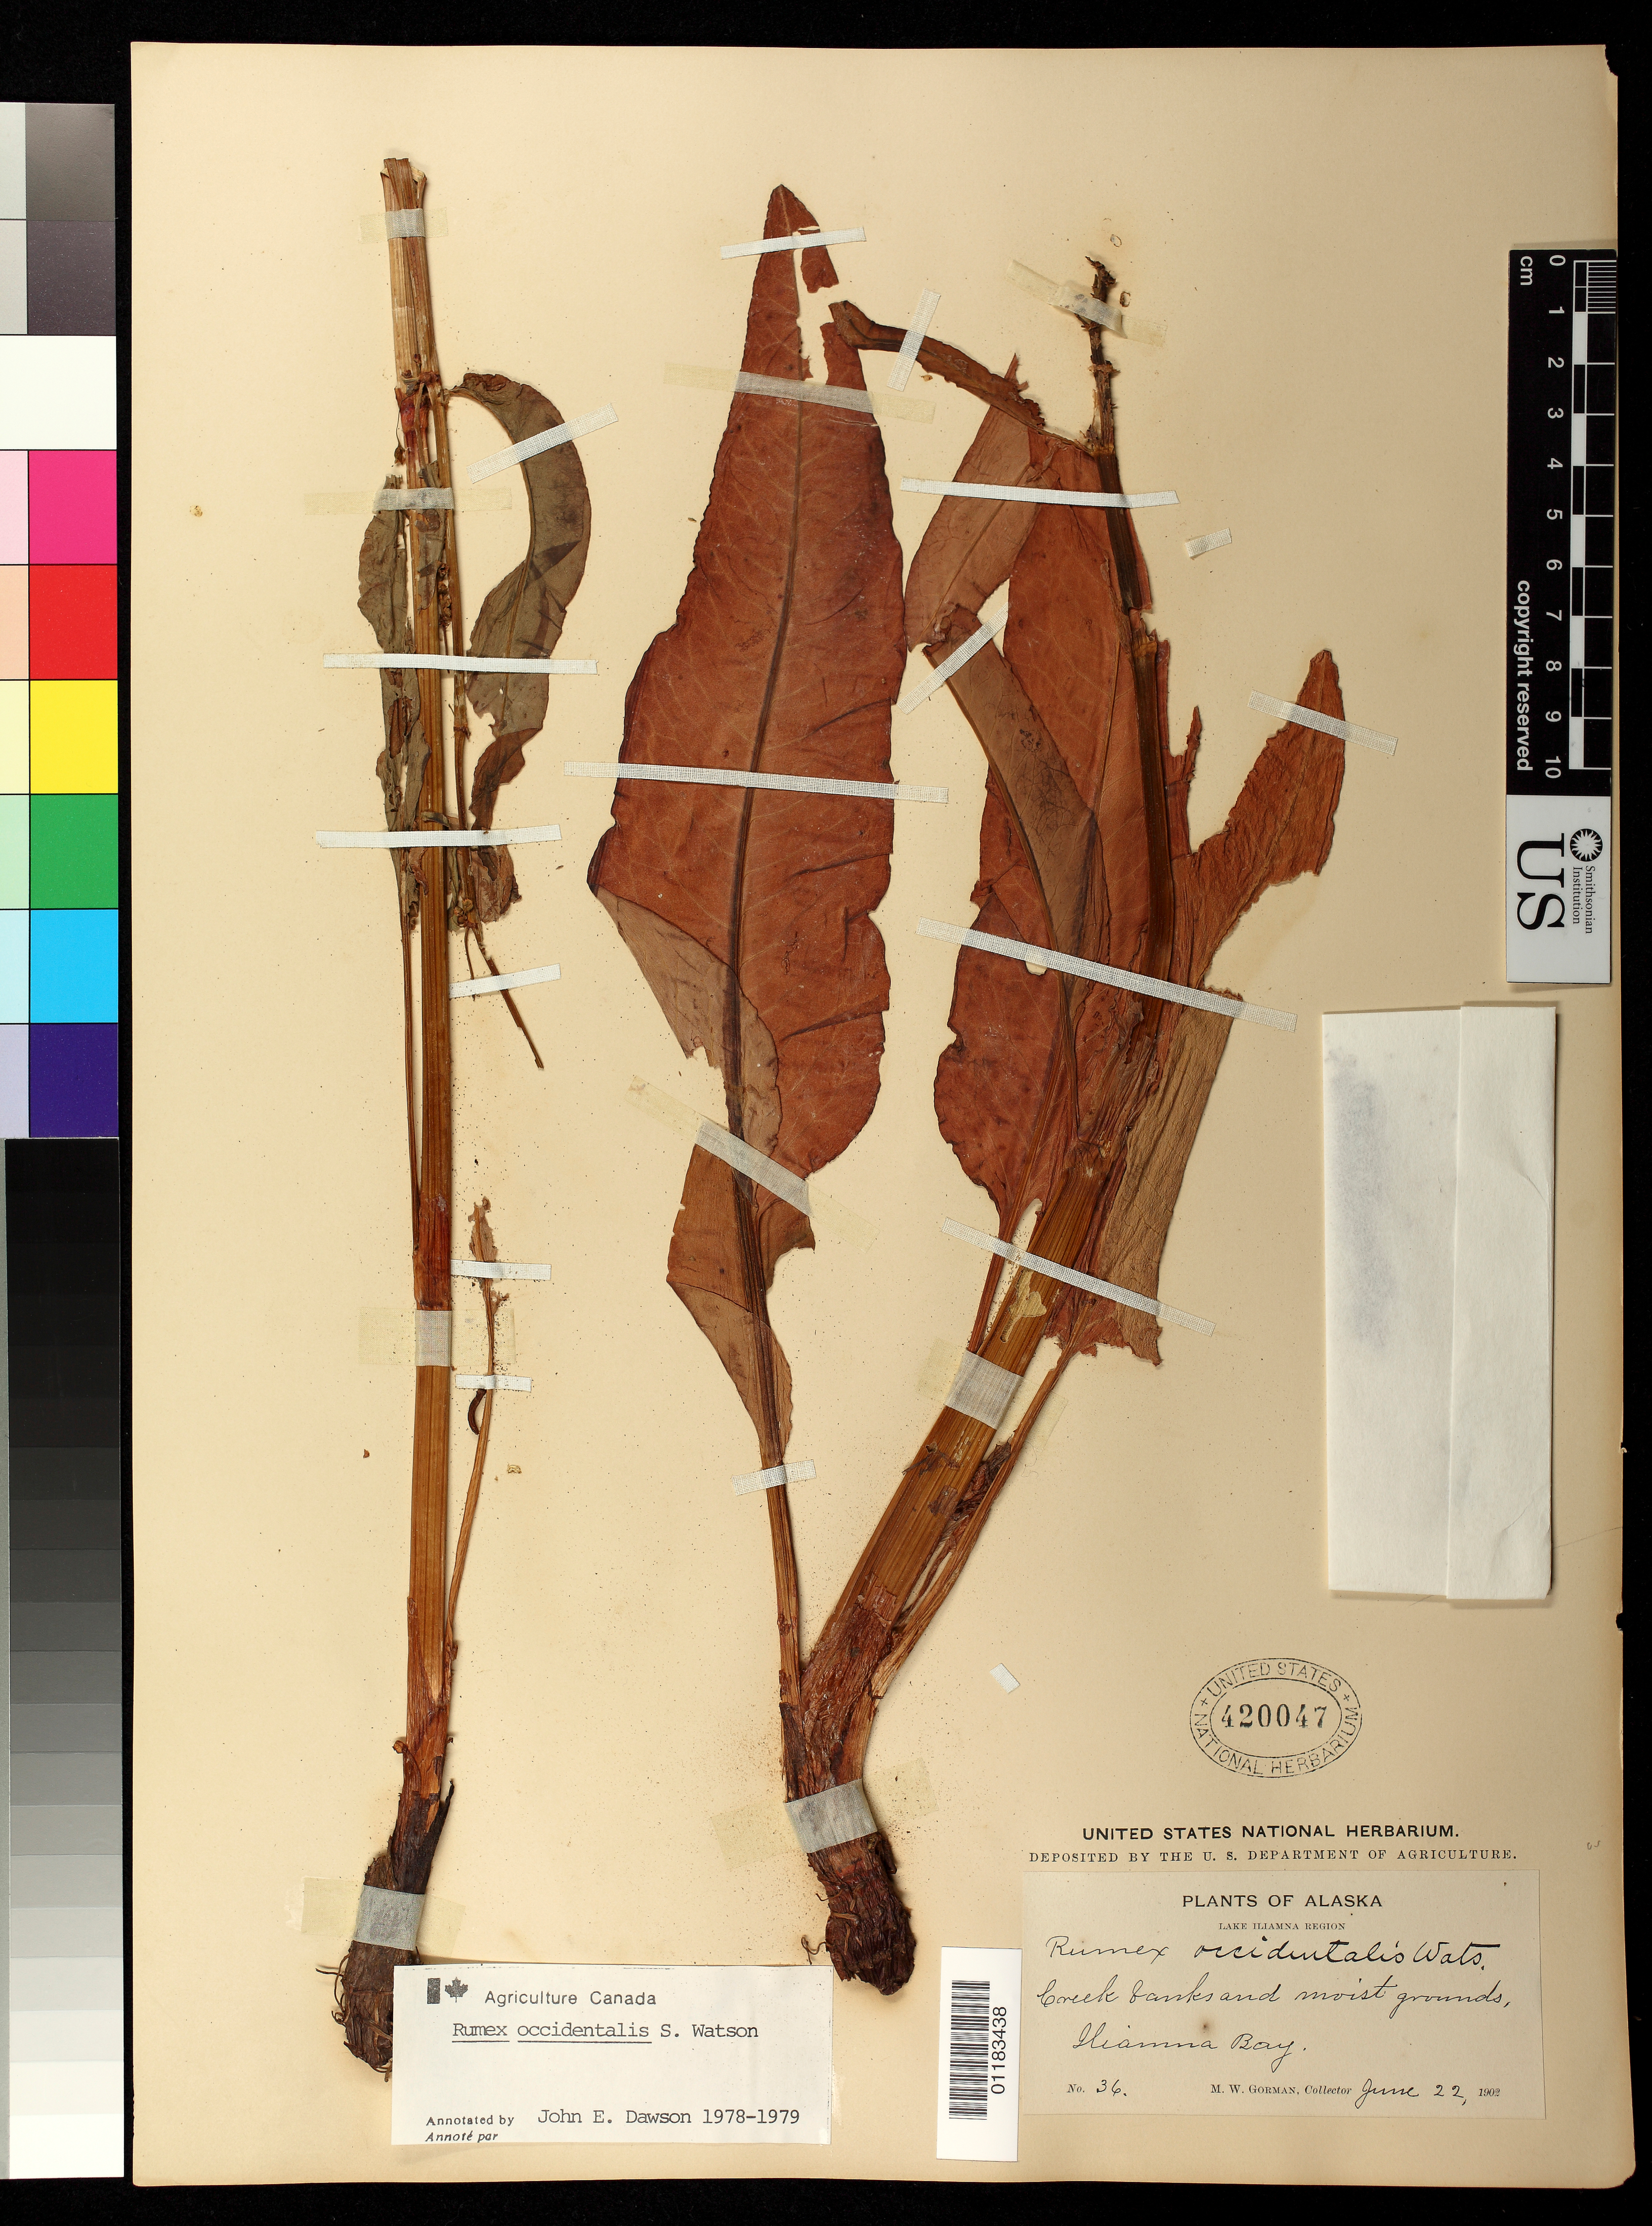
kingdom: Plantae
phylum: Tracheophyta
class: Magnoliopsida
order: Caryophyllales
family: Polygonaceae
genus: Rumex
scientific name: Rumex occidentalis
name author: S. Watson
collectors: M. W. Gorman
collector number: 36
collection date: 1902-06-22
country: United States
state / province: Alaska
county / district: Lake and Peninsula Borough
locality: Creek banks and moist grounds. Iliamna Bay.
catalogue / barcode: US 420047